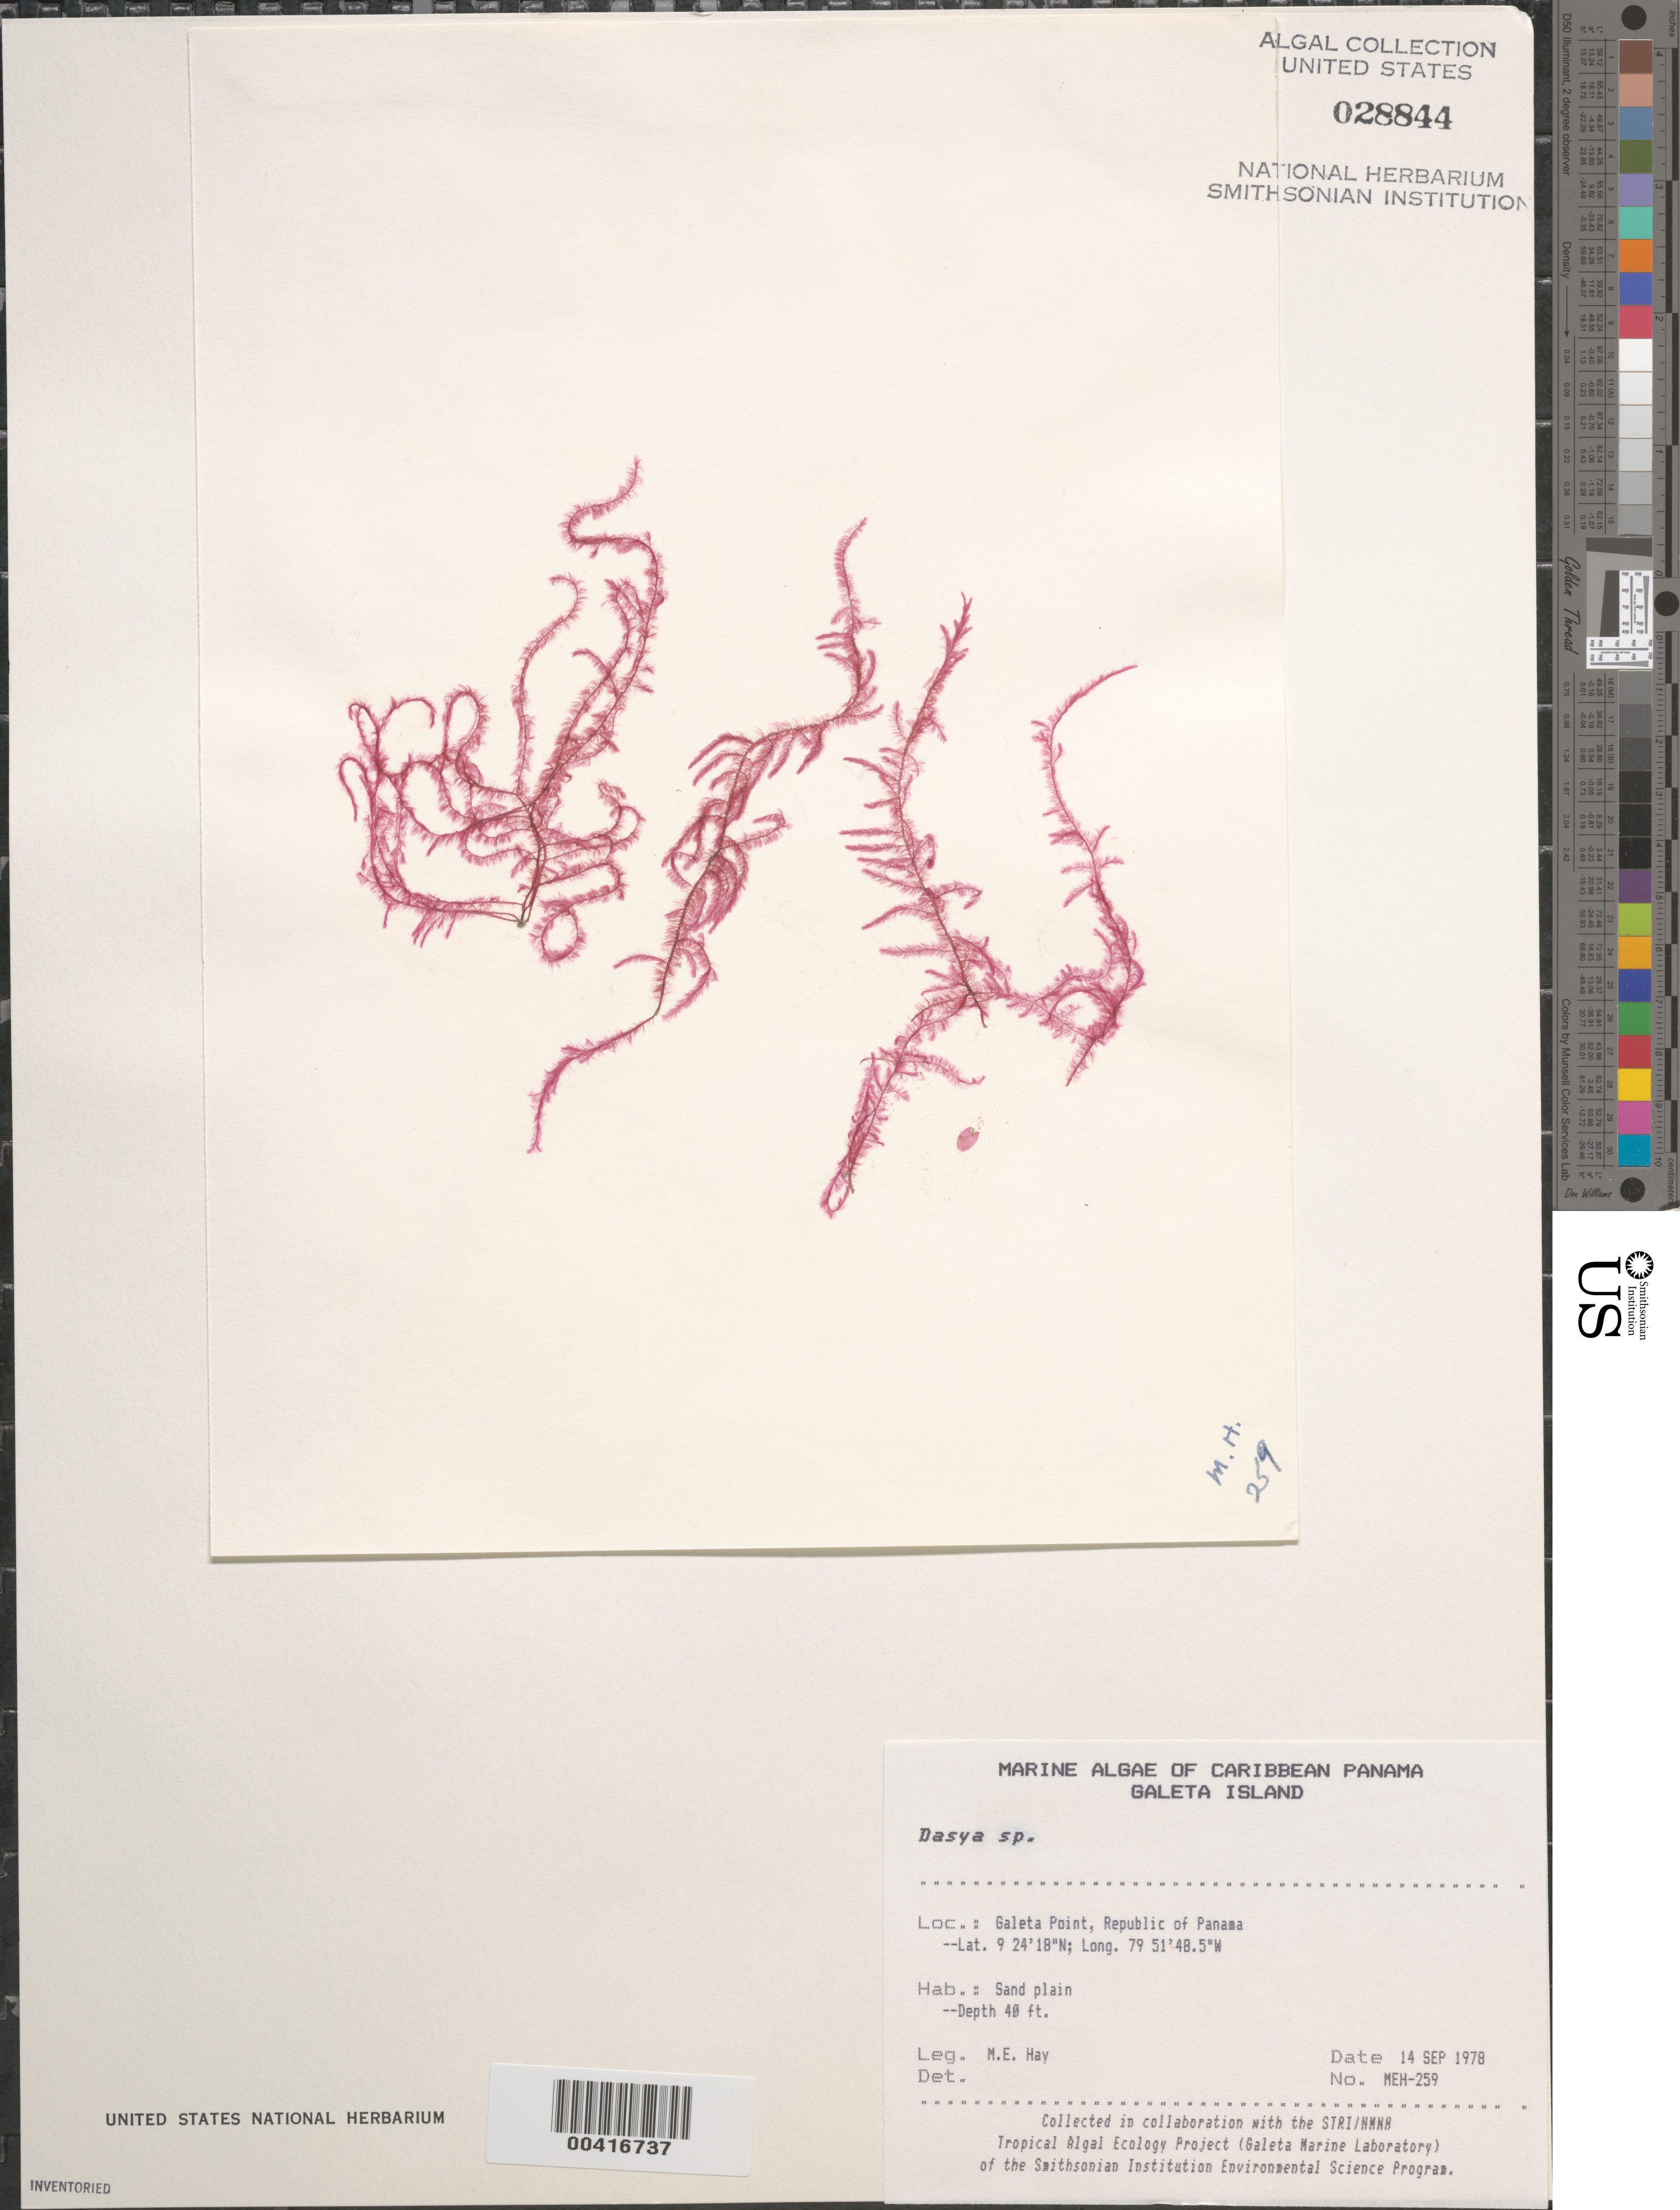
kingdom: Plantae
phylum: Rhodophyta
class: Florideophyceae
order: Ceramiales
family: Dasyaceae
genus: Dasya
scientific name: Dasya sp.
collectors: M. E. Hay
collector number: MEH-259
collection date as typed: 14 Sep 1978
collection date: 1978-09-14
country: Panama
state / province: Colón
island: Galeta Island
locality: Galeta Point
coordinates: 9 24' 18" N, 79 51' 48.5" W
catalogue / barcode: US 28844